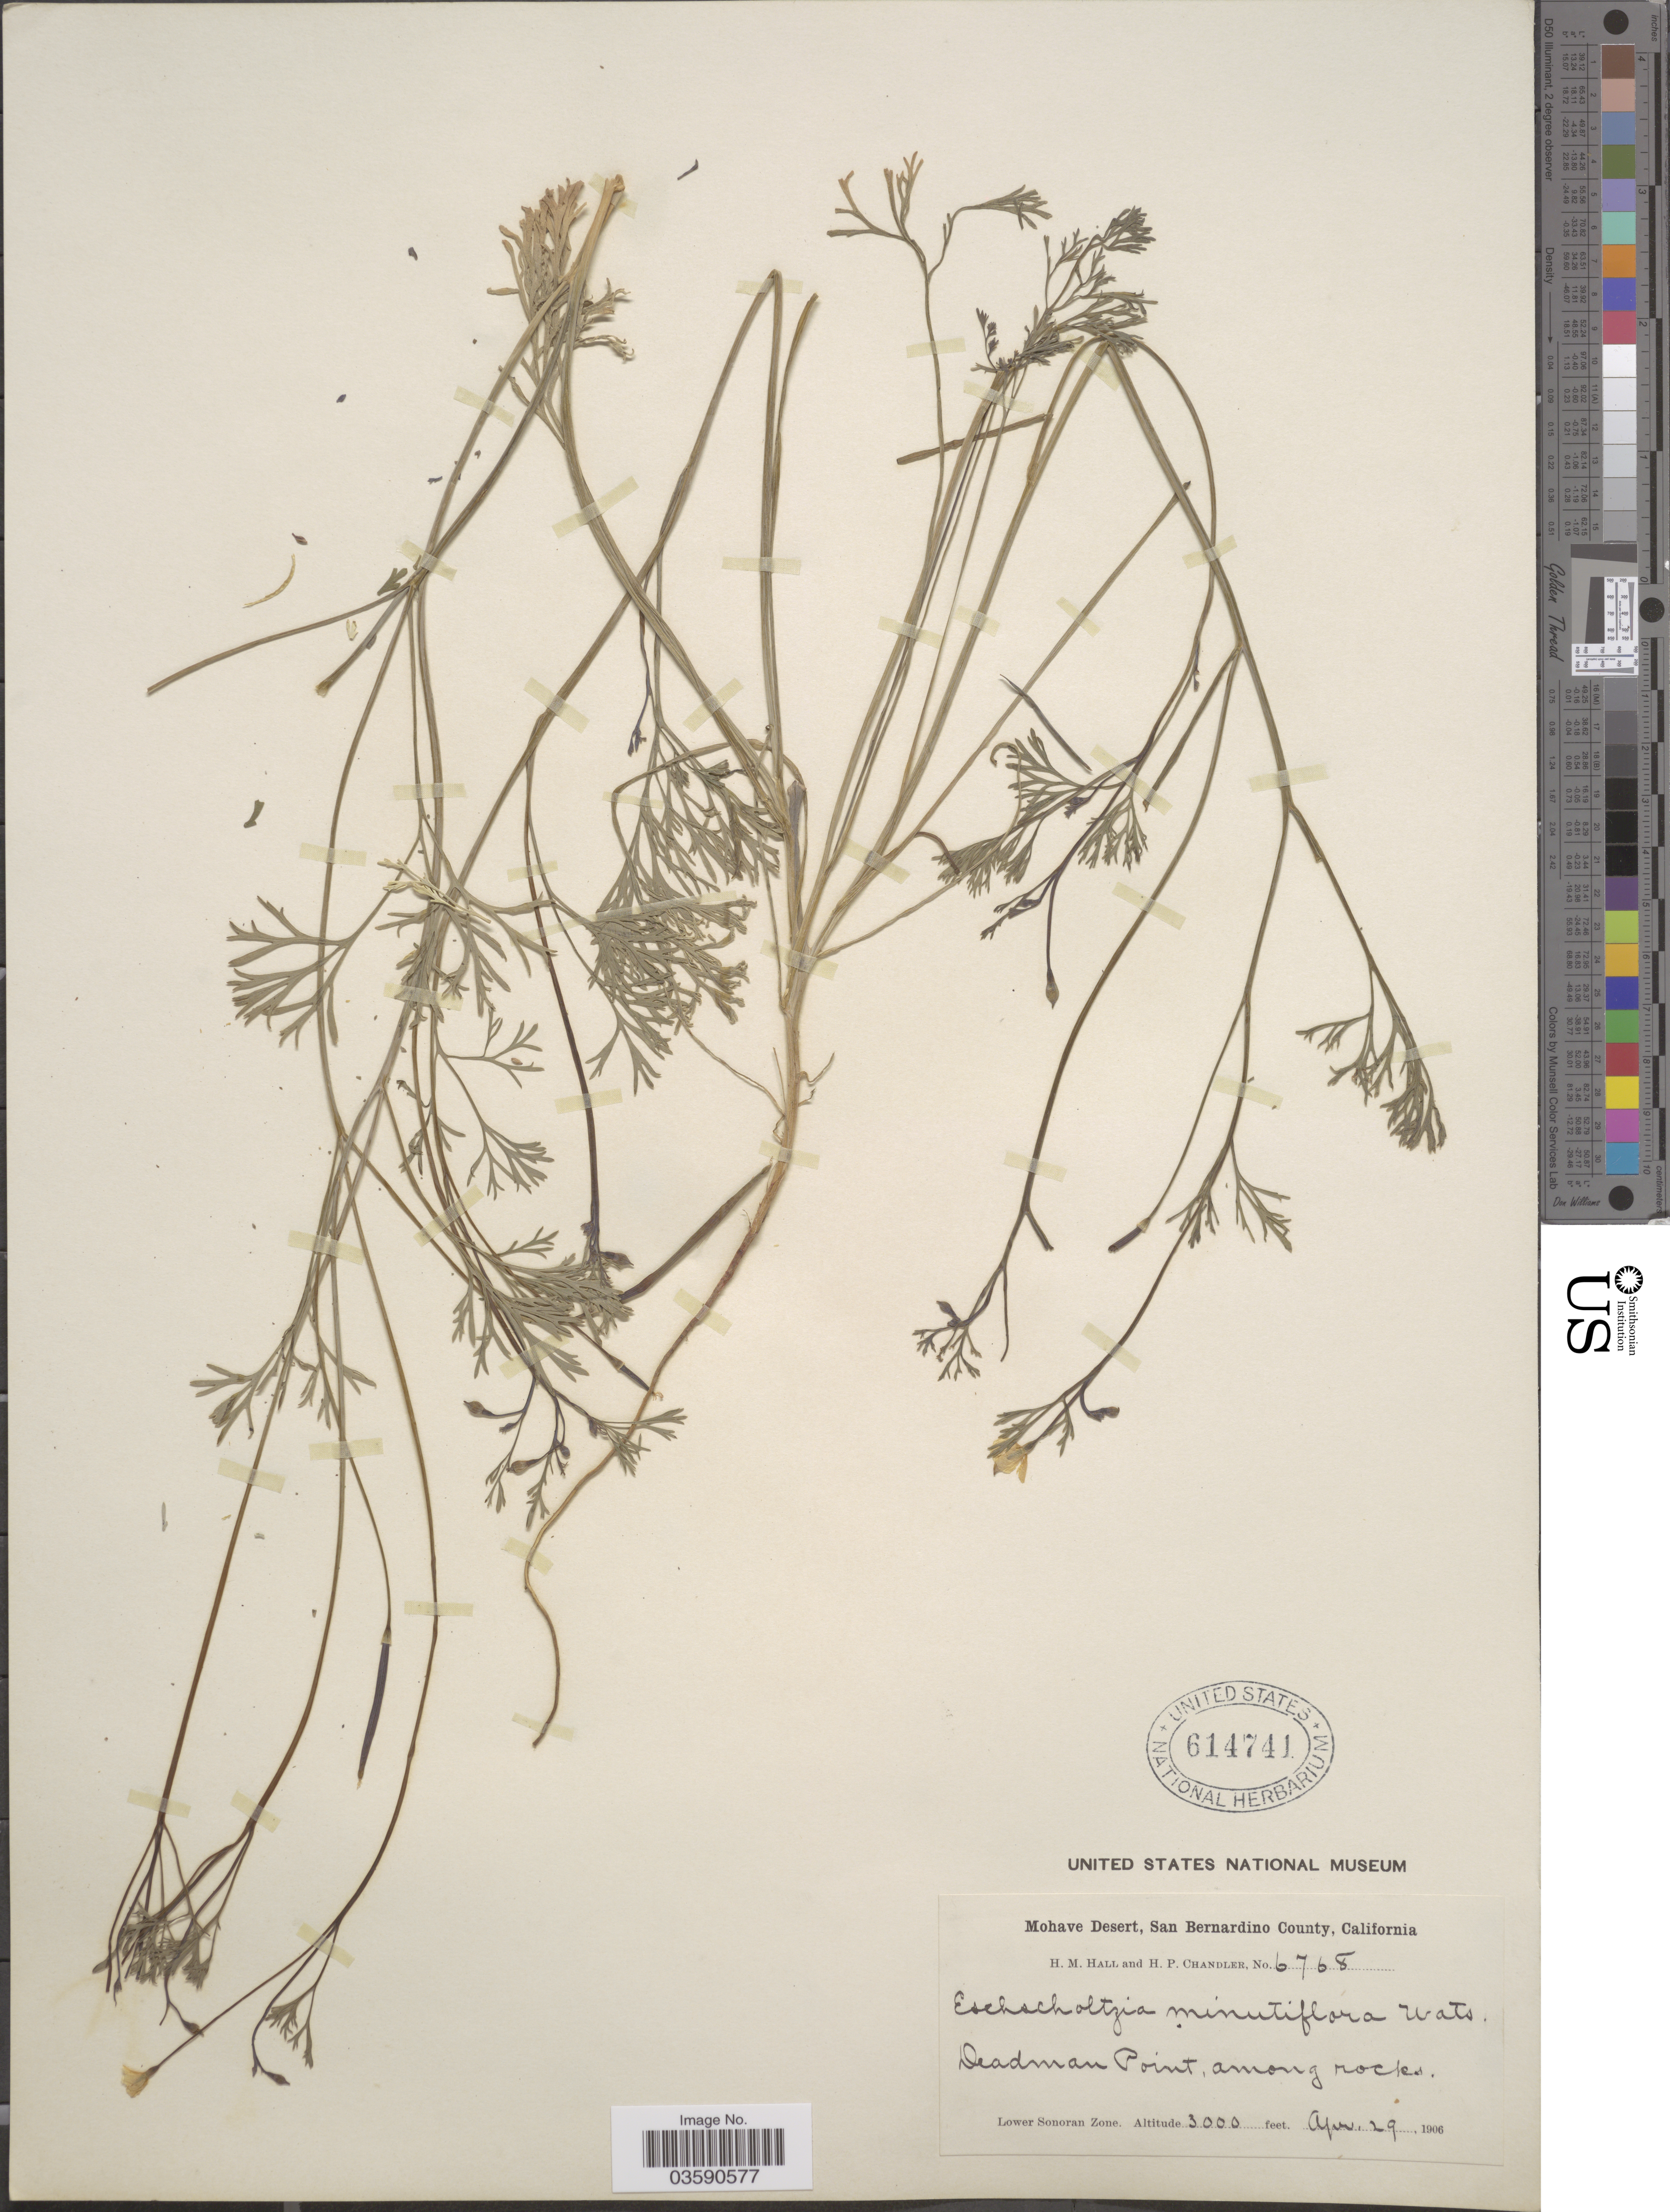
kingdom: Plantae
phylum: Tracheophyta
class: Magnoliopsida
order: Ranunculales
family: Papaveraceae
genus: Eschscholzia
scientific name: Eschscholzia minutiflora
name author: S. Watson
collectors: H. M. Hall & H. Chandler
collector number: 6768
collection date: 1906-04-29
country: United States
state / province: California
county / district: San Bernardino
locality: Mohave Desert, San Bernardino County. Deadman Point, among rocks. Lower Sonoran Zone.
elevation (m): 914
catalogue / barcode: US 614741